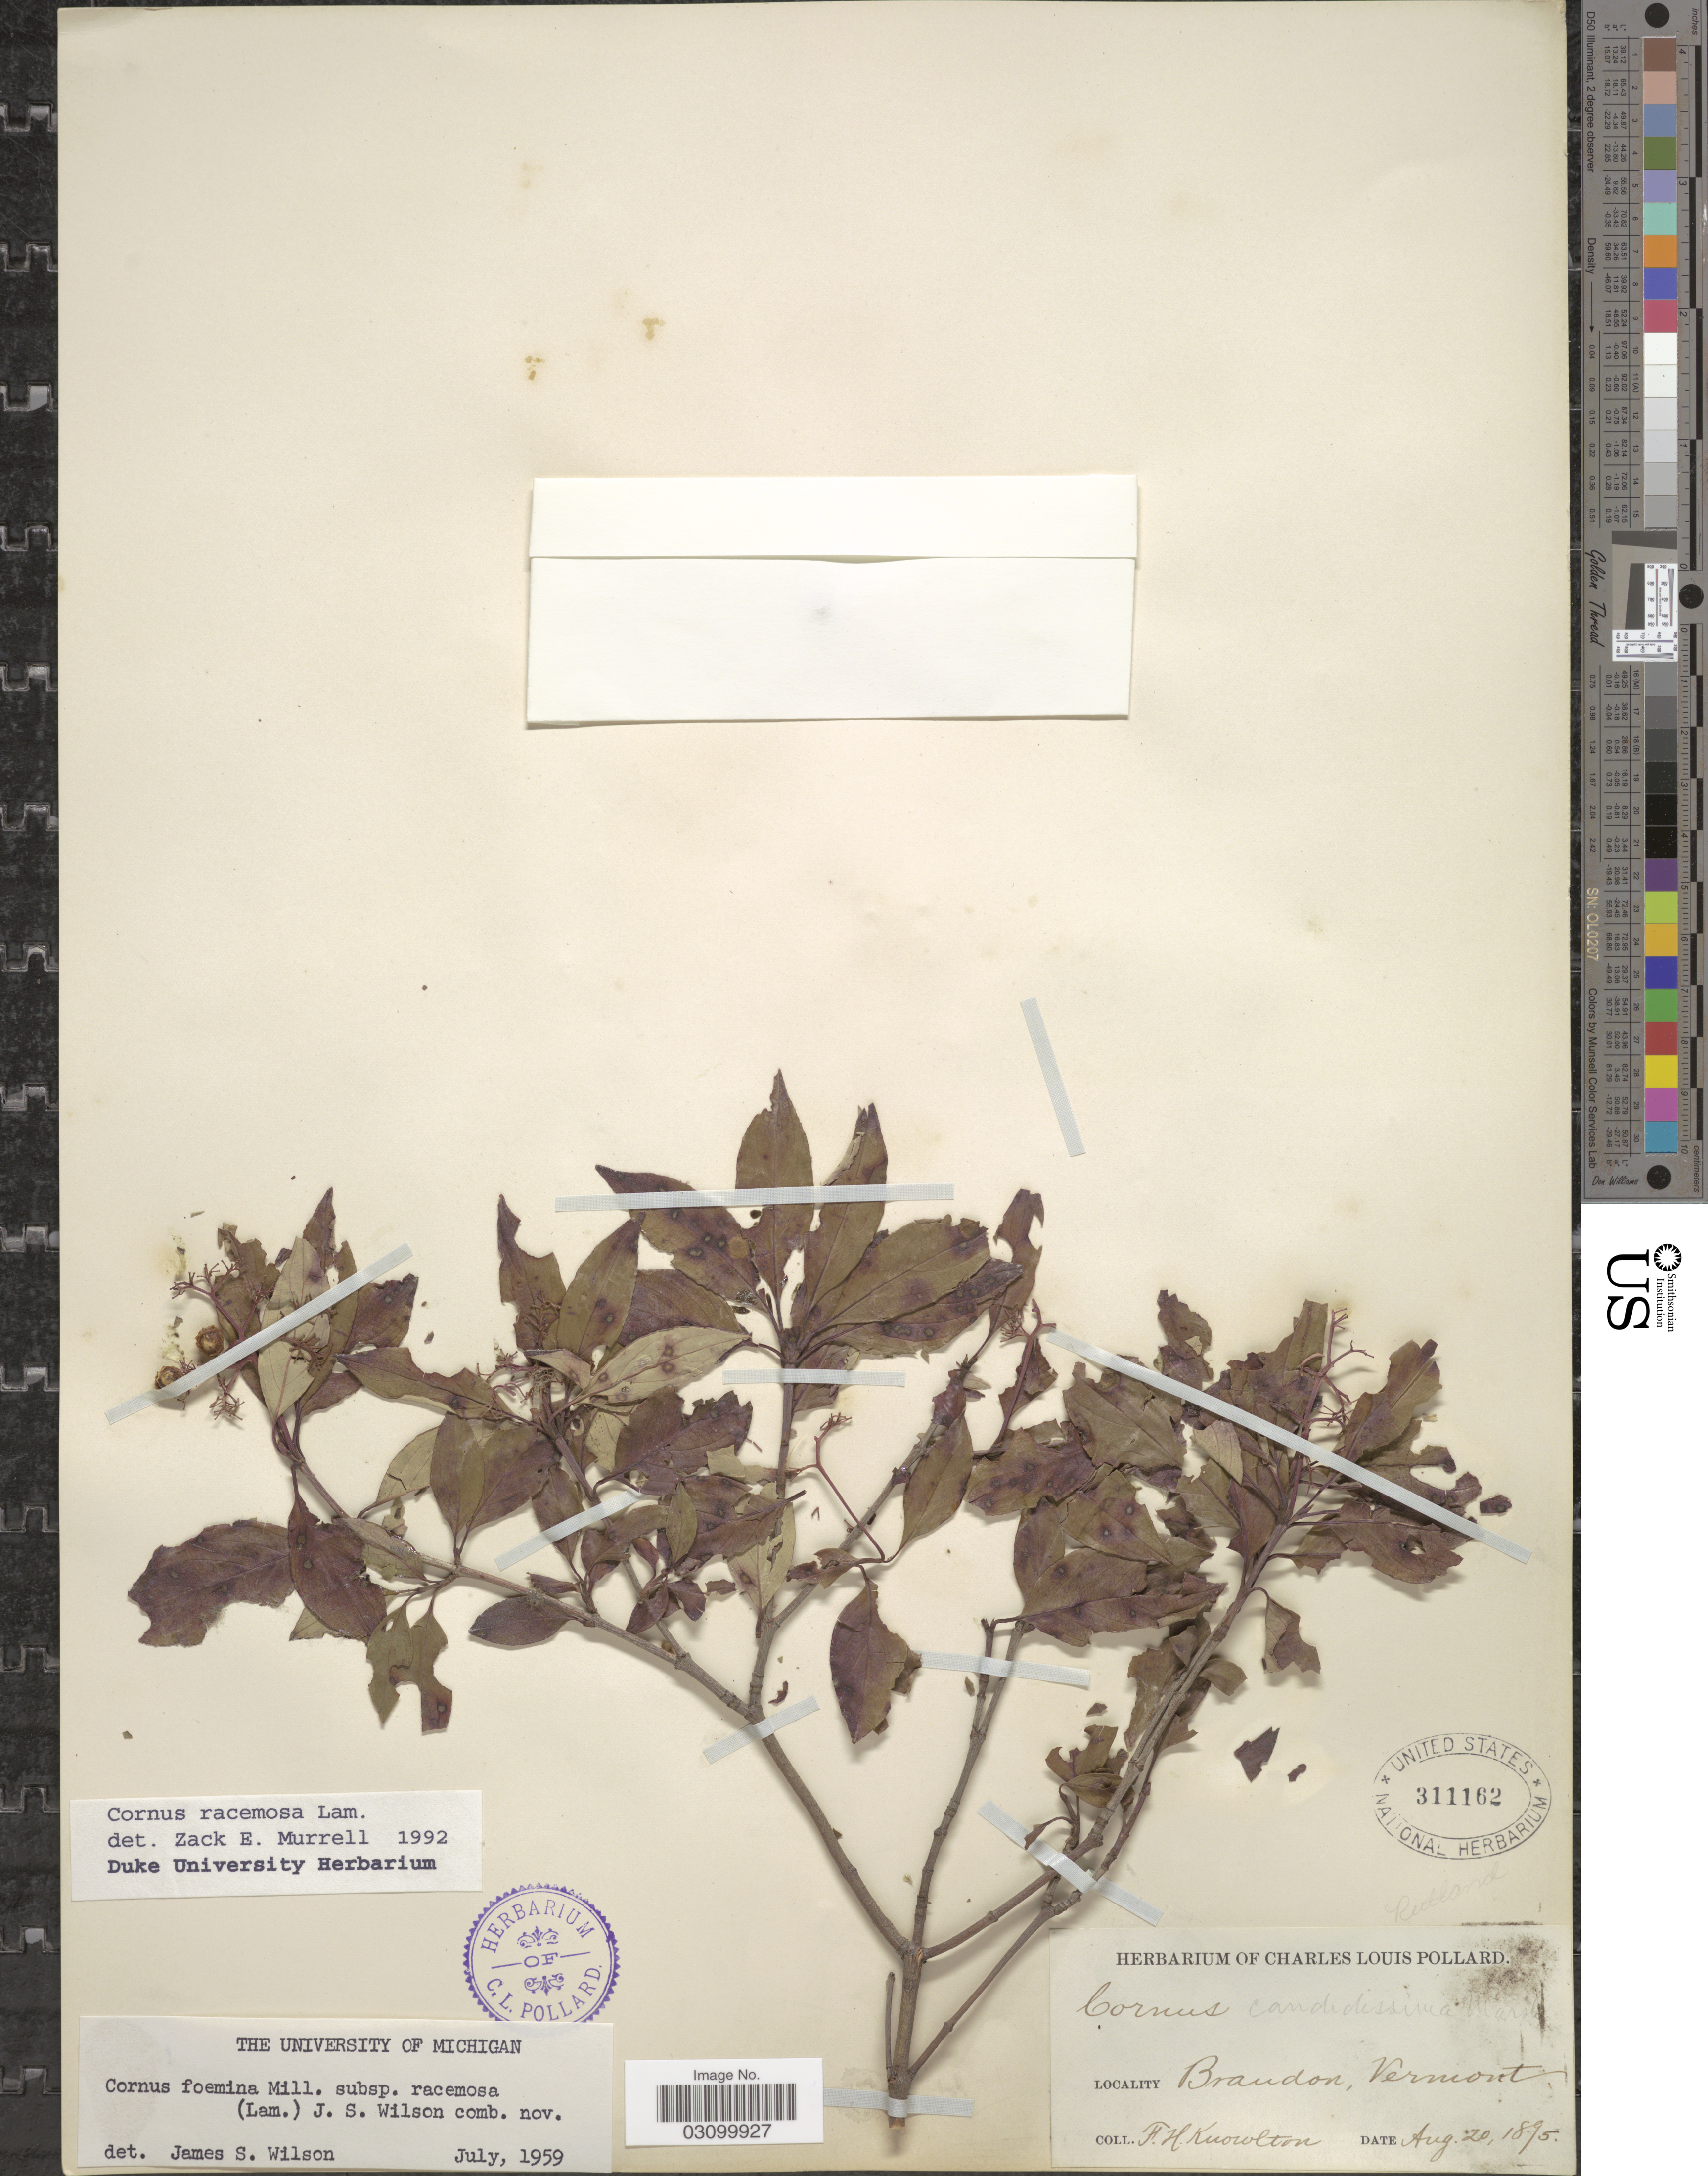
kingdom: Plantae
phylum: Tracheophyta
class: Magnoliopsida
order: Cornales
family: Cornaceae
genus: Cornus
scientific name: Cornus racemosa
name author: Lam.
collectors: F. H. Knowlton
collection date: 1895-08-20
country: United States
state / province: Vermont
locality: Brandon.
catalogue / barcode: US 311162